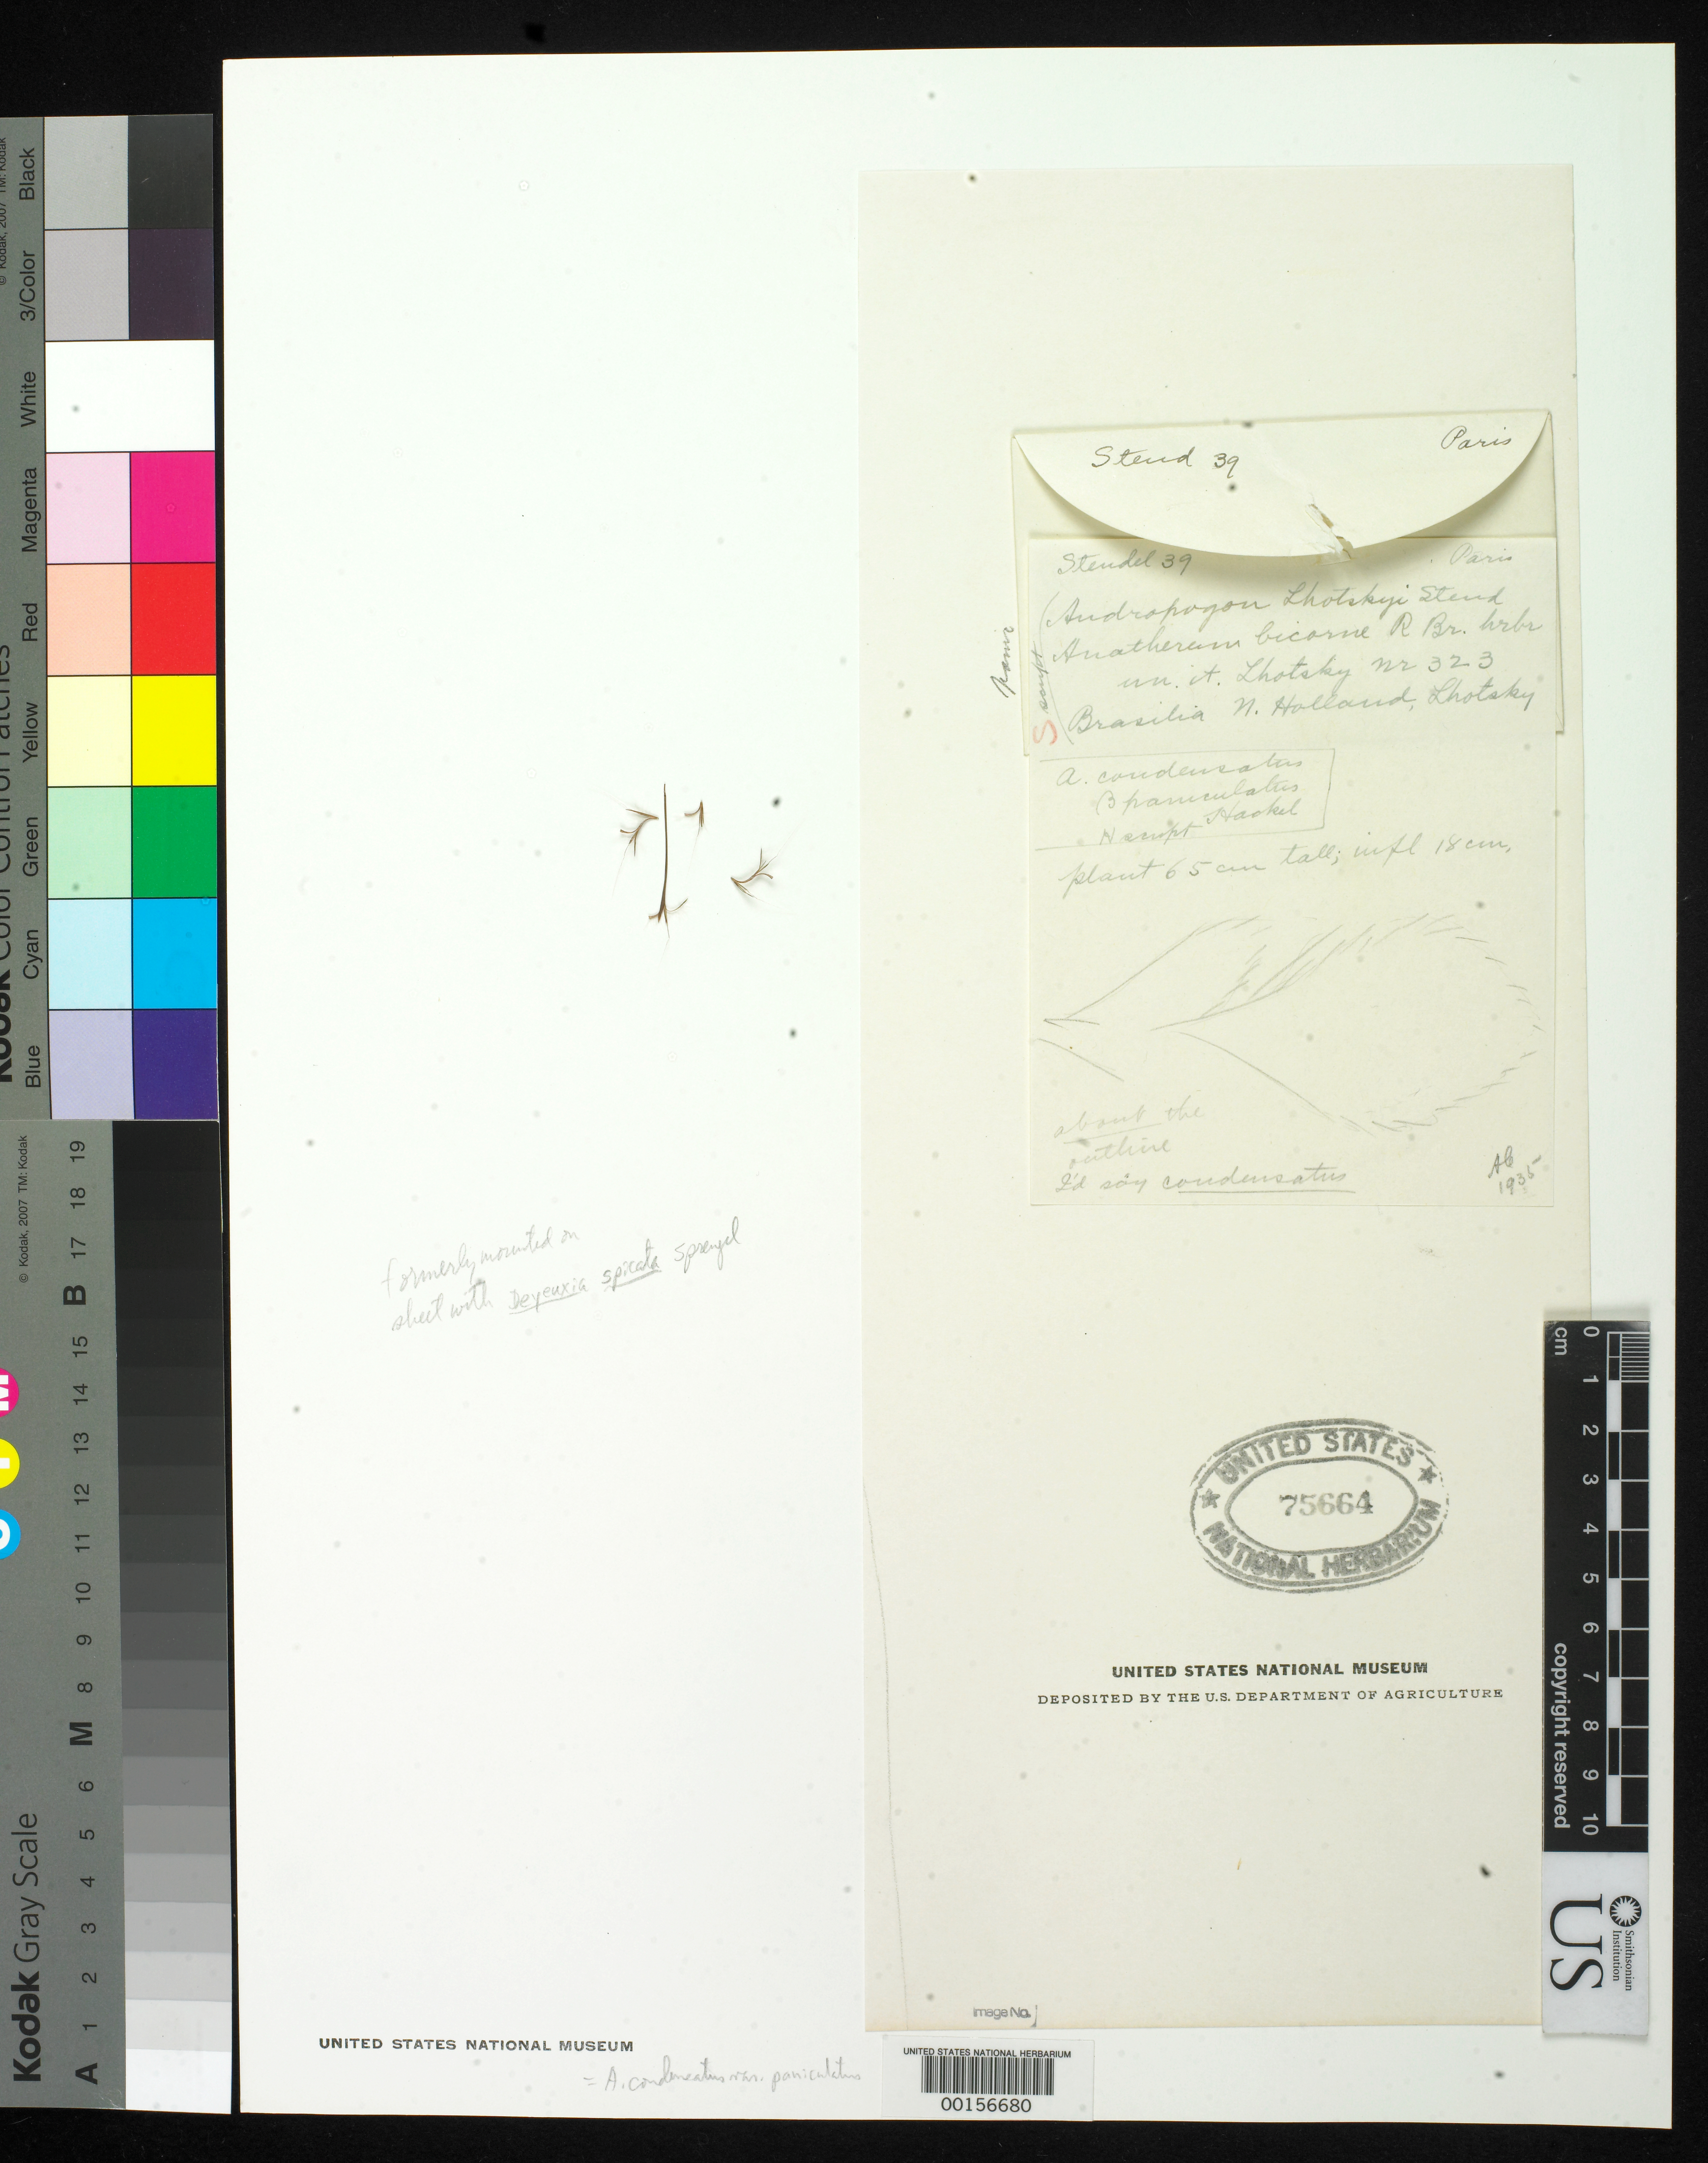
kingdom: Plantae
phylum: Tracheophyta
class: Liliopsida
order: Poales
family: Poaceae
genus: Andropogon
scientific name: Andropogon lhotzky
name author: Steud. ex E. Fourn.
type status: Type Fragment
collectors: J. Lhotsky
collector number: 323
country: Brazil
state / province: Minas Gerais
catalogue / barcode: US 75664